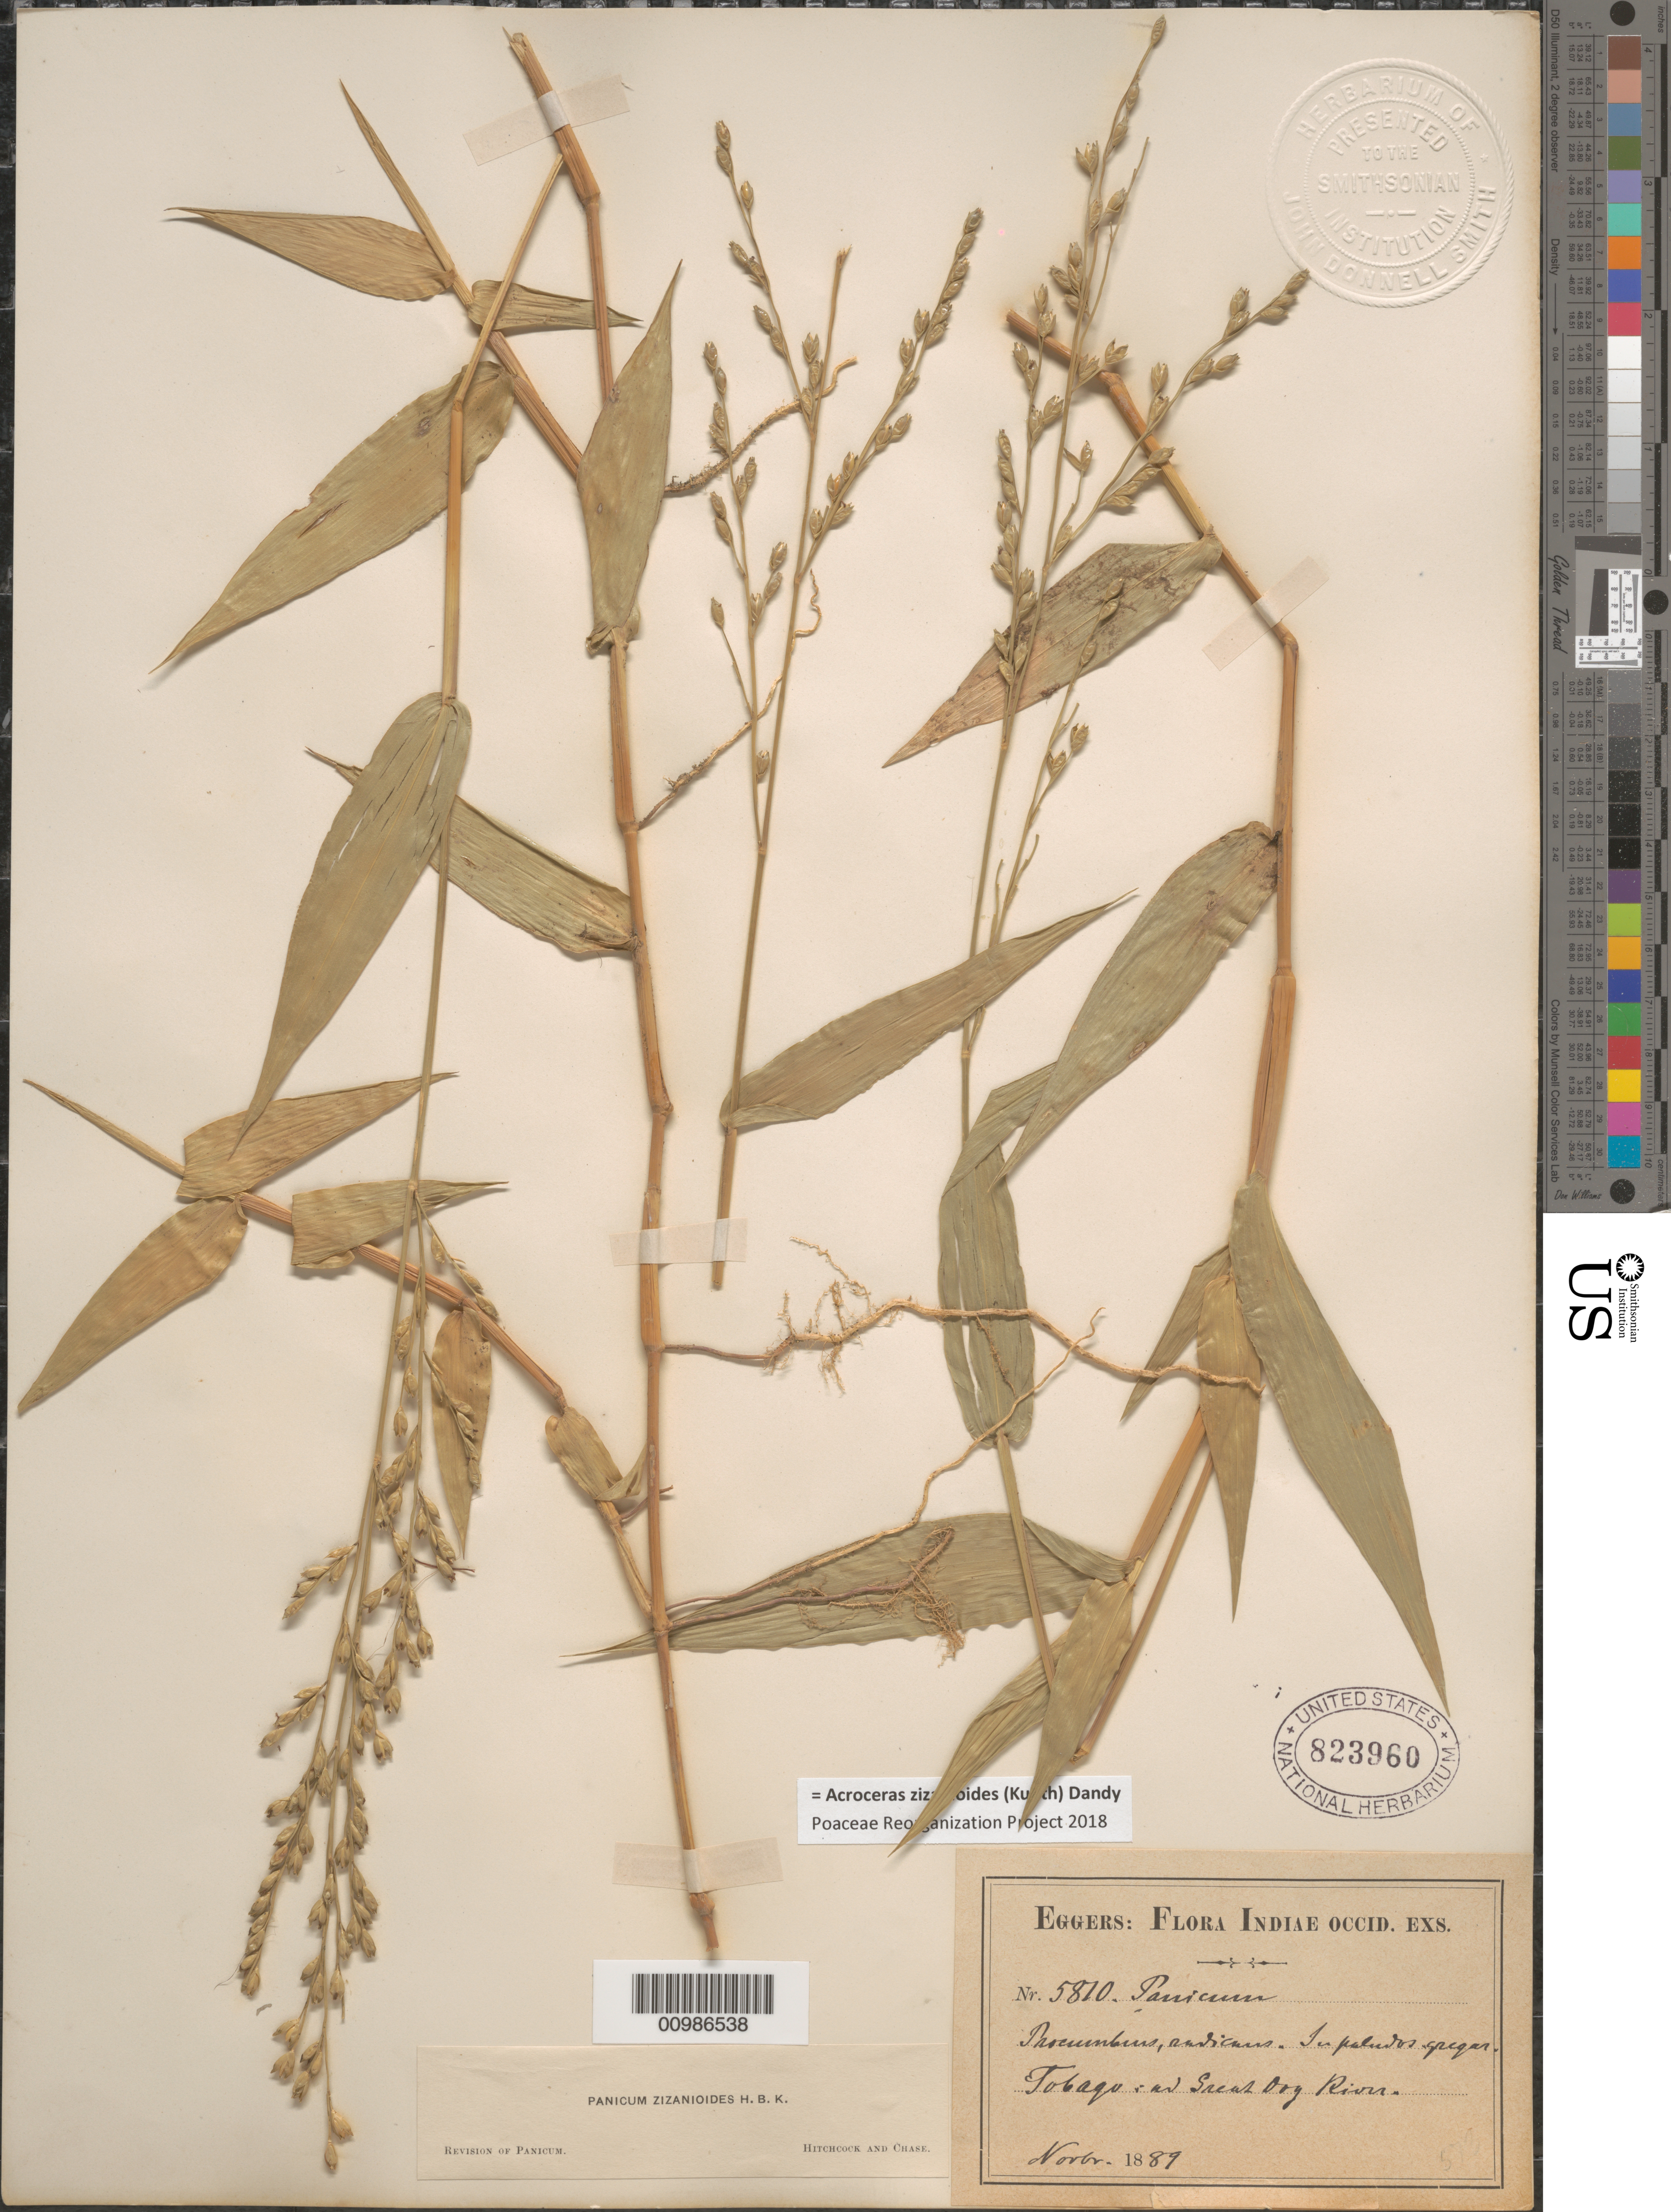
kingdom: Plantae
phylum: Tracheophyta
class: Liliopsida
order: Poales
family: Poaceae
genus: Acroceras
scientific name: Acroceras zizanioides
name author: (Kunth) Dandy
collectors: H. F. A. von Eggers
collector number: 5810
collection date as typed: Nov 1889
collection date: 1889-11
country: Trinidad and Tobago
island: Tobago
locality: Great Dog River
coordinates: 0 N, 0 E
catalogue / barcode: US 823960